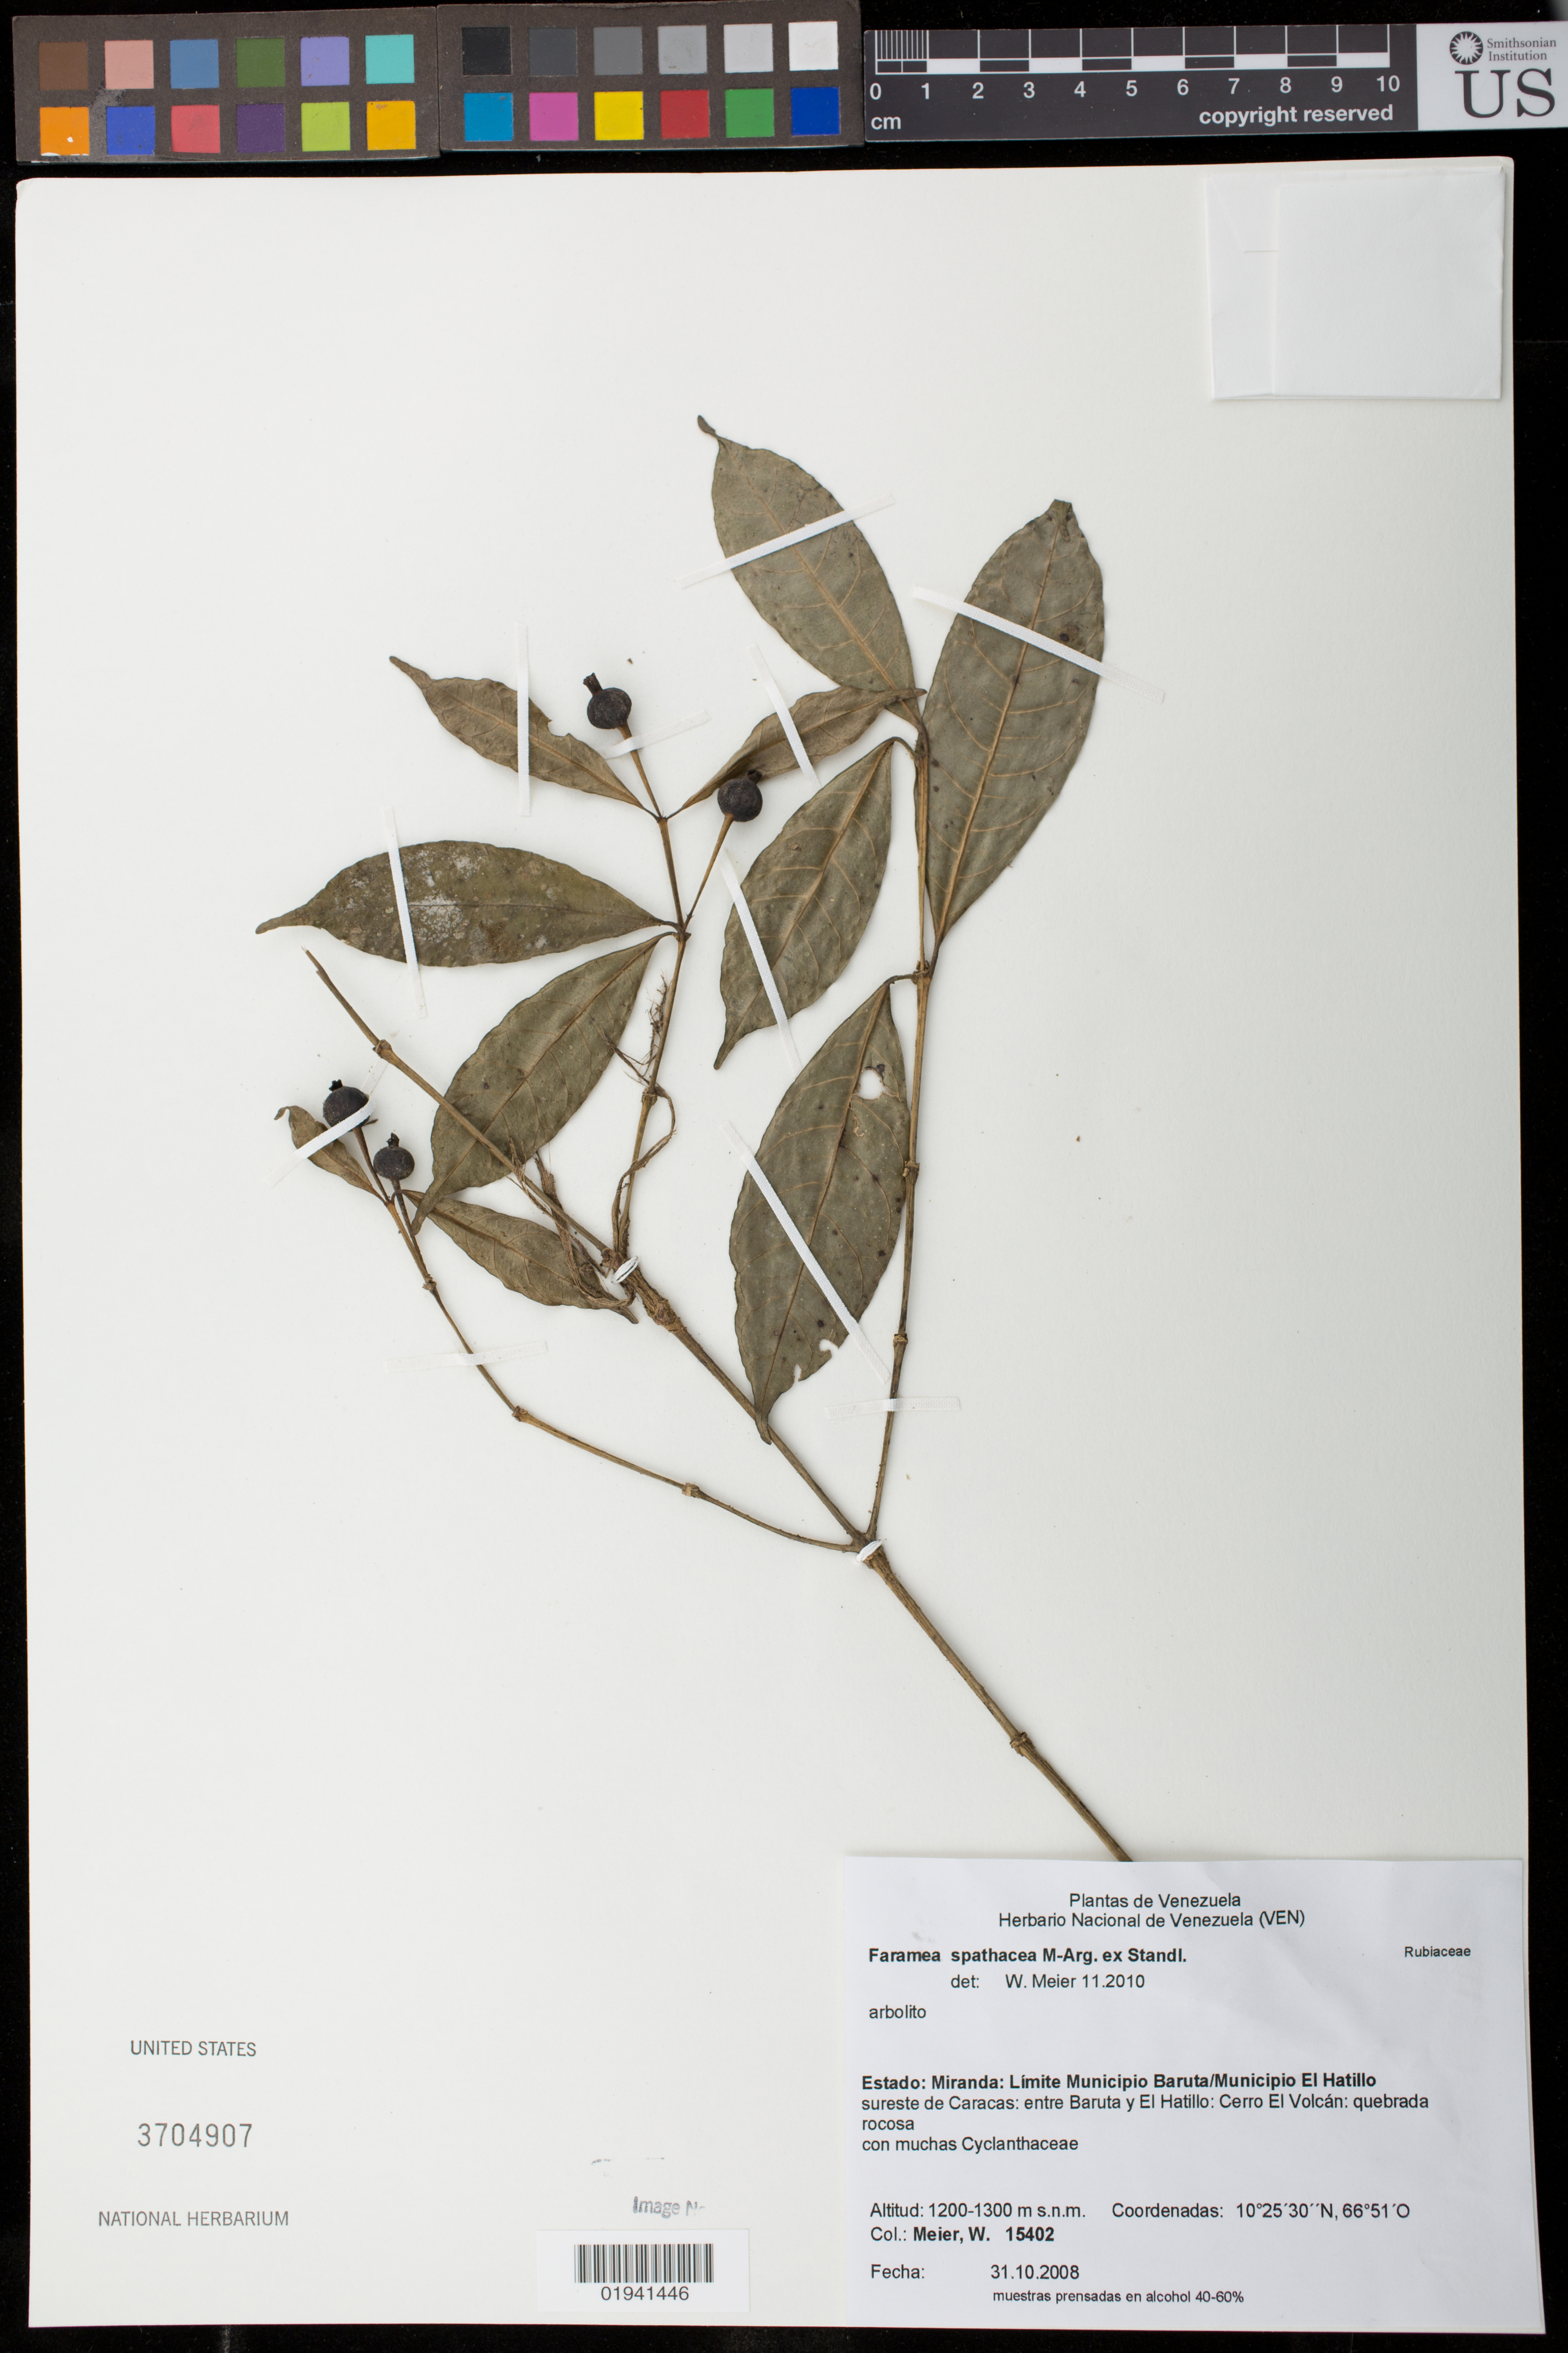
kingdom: Plantae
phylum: Tracheophyta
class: Magnoliopsida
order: Gentianales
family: Rubiaceae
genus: Faramea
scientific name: Faramea spathacea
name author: Müll. Arg. ex Standl.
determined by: Meier, Winfried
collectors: W. Meier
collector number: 15402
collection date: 2008-10-31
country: Venezuela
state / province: Miranda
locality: Limite Muncipio Baruta/ Muncipio El Hatillo, sureste de Caracas: entre Baruta y El Hatillo: Cerro El Volcan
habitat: quebrada rocosa, con mucha Cyclanthaceae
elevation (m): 1200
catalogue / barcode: US 3704907